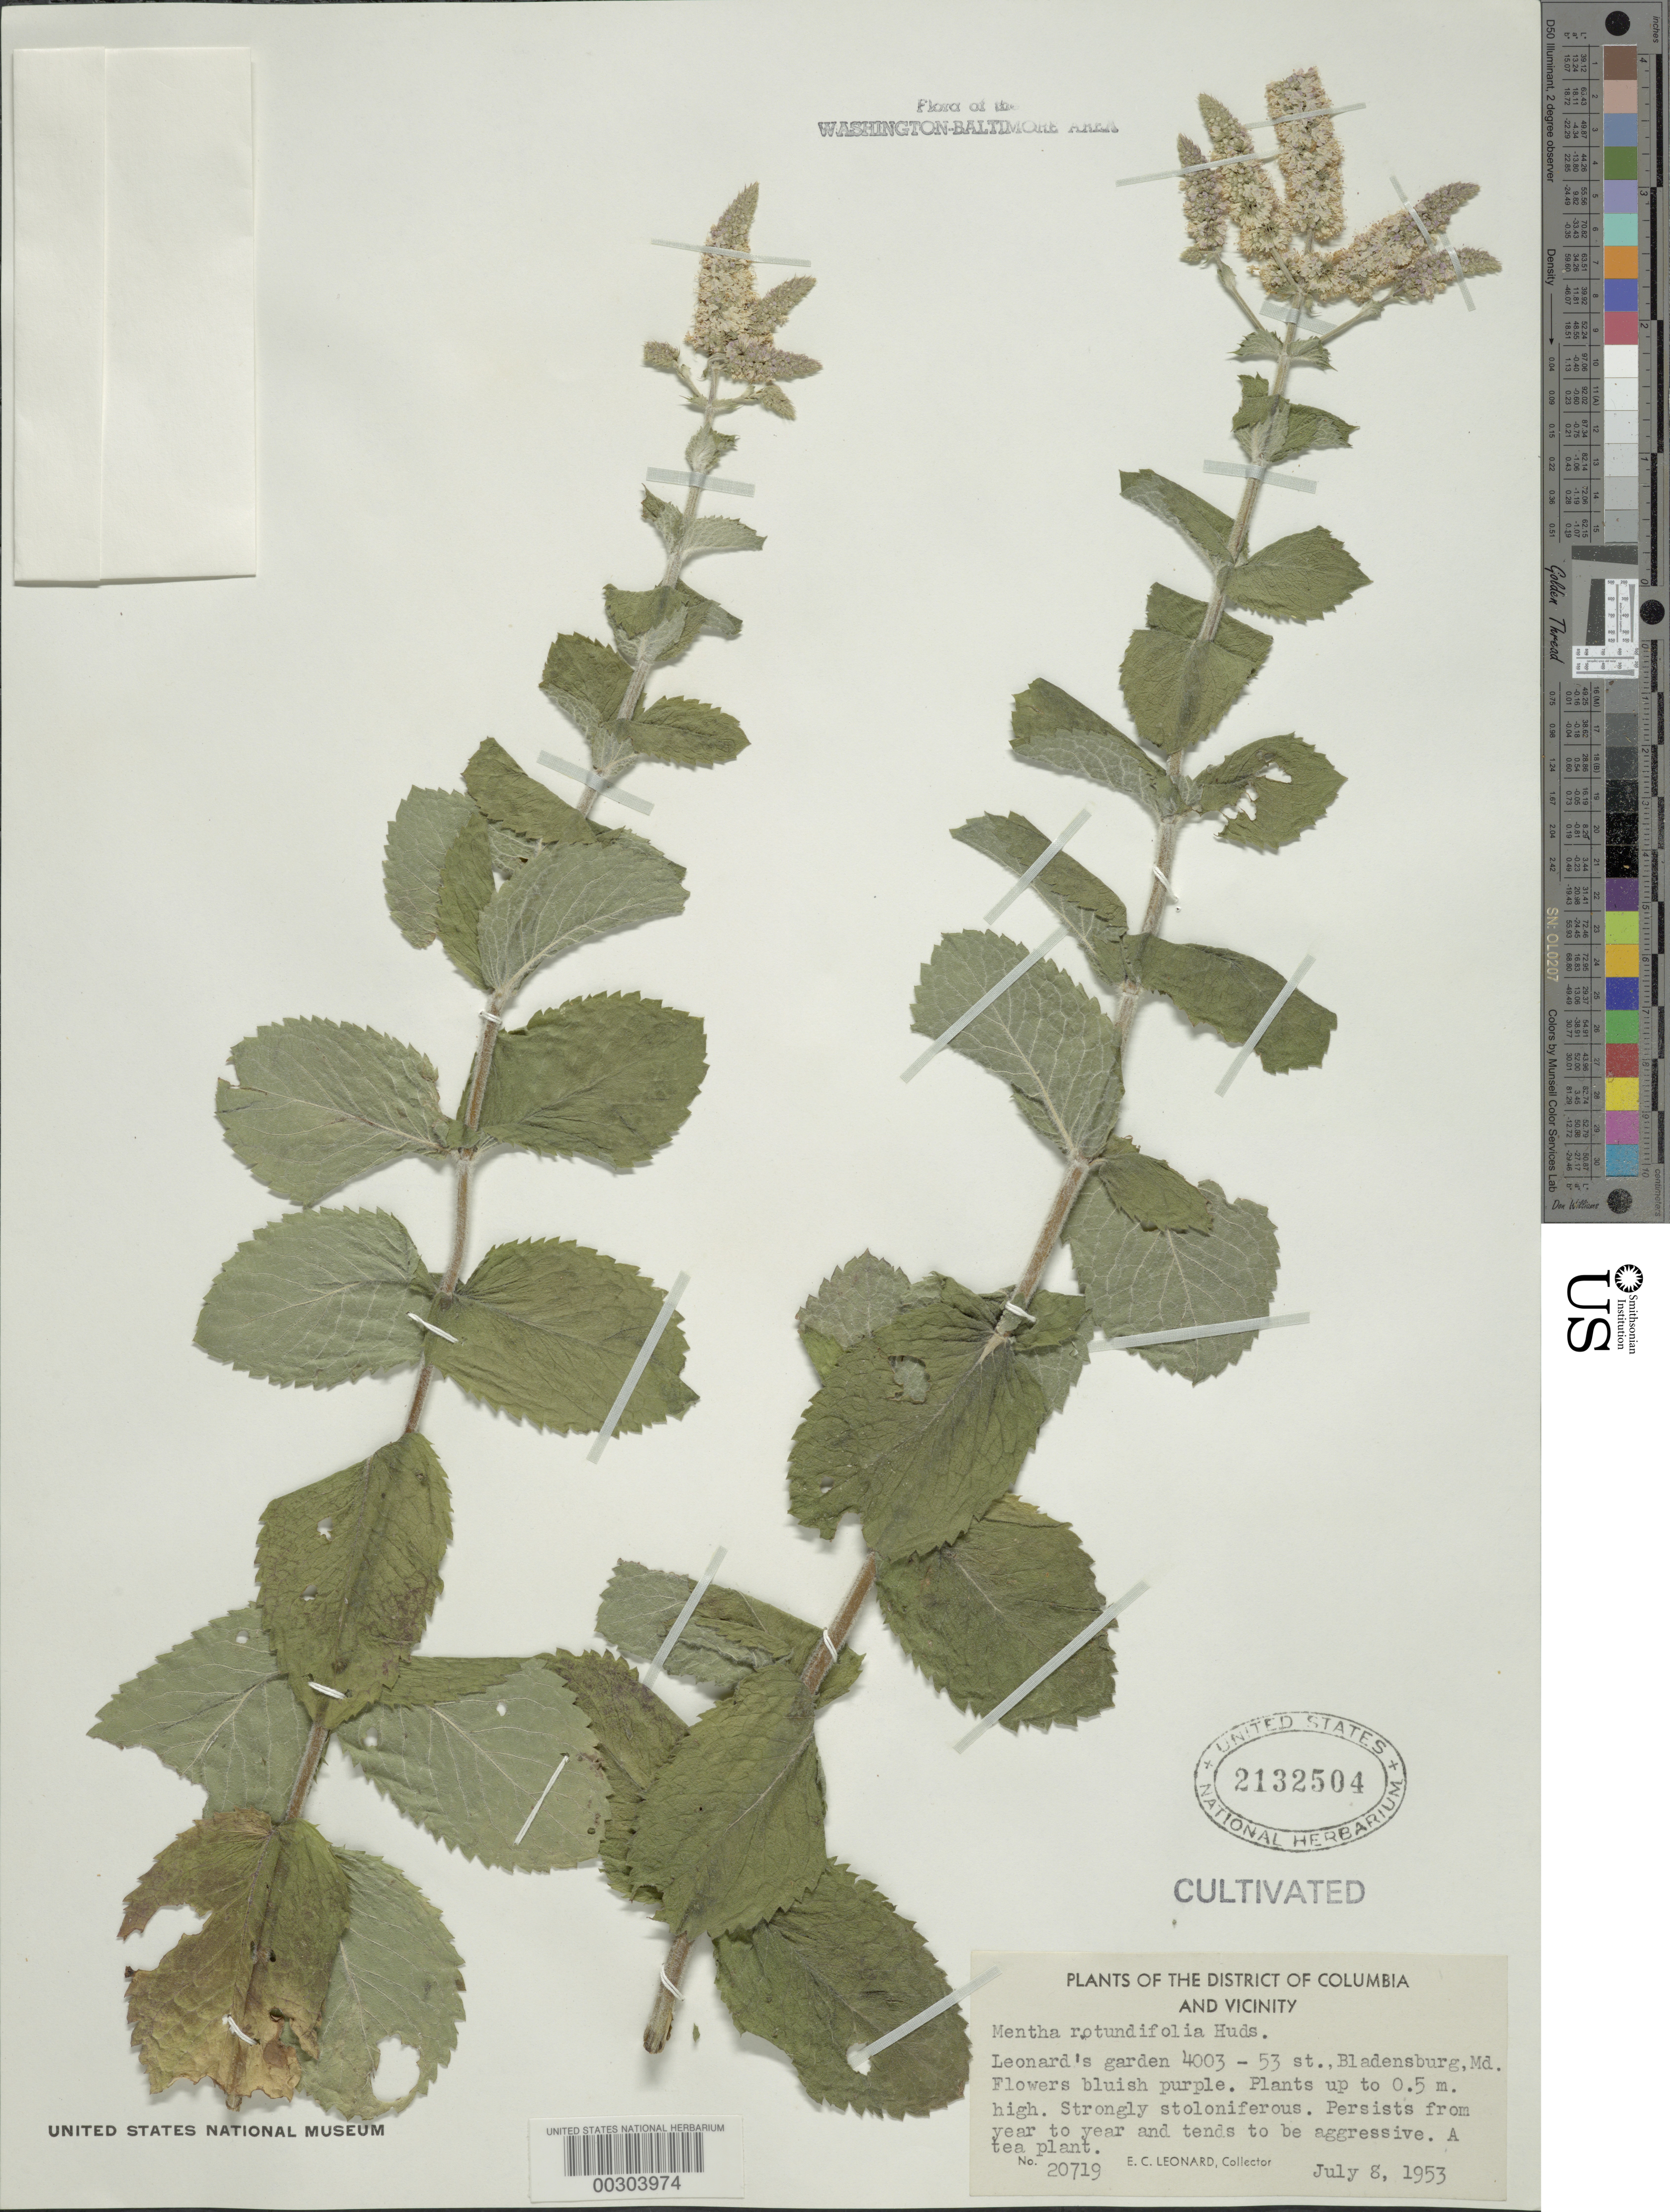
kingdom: Plantae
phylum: Tracheophyta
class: Magnoliopsida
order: Lamiales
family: Lamiaceae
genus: Mentha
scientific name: Mentha rotundifolia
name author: (L.) Huds.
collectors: E. C. Leonard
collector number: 20719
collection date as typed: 08 Jul 1953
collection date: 1953-07-08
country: United States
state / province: Maryland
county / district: Prince George's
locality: Bladensburg, 4003 53 St, Leonard's Garden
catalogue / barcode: US 2132504